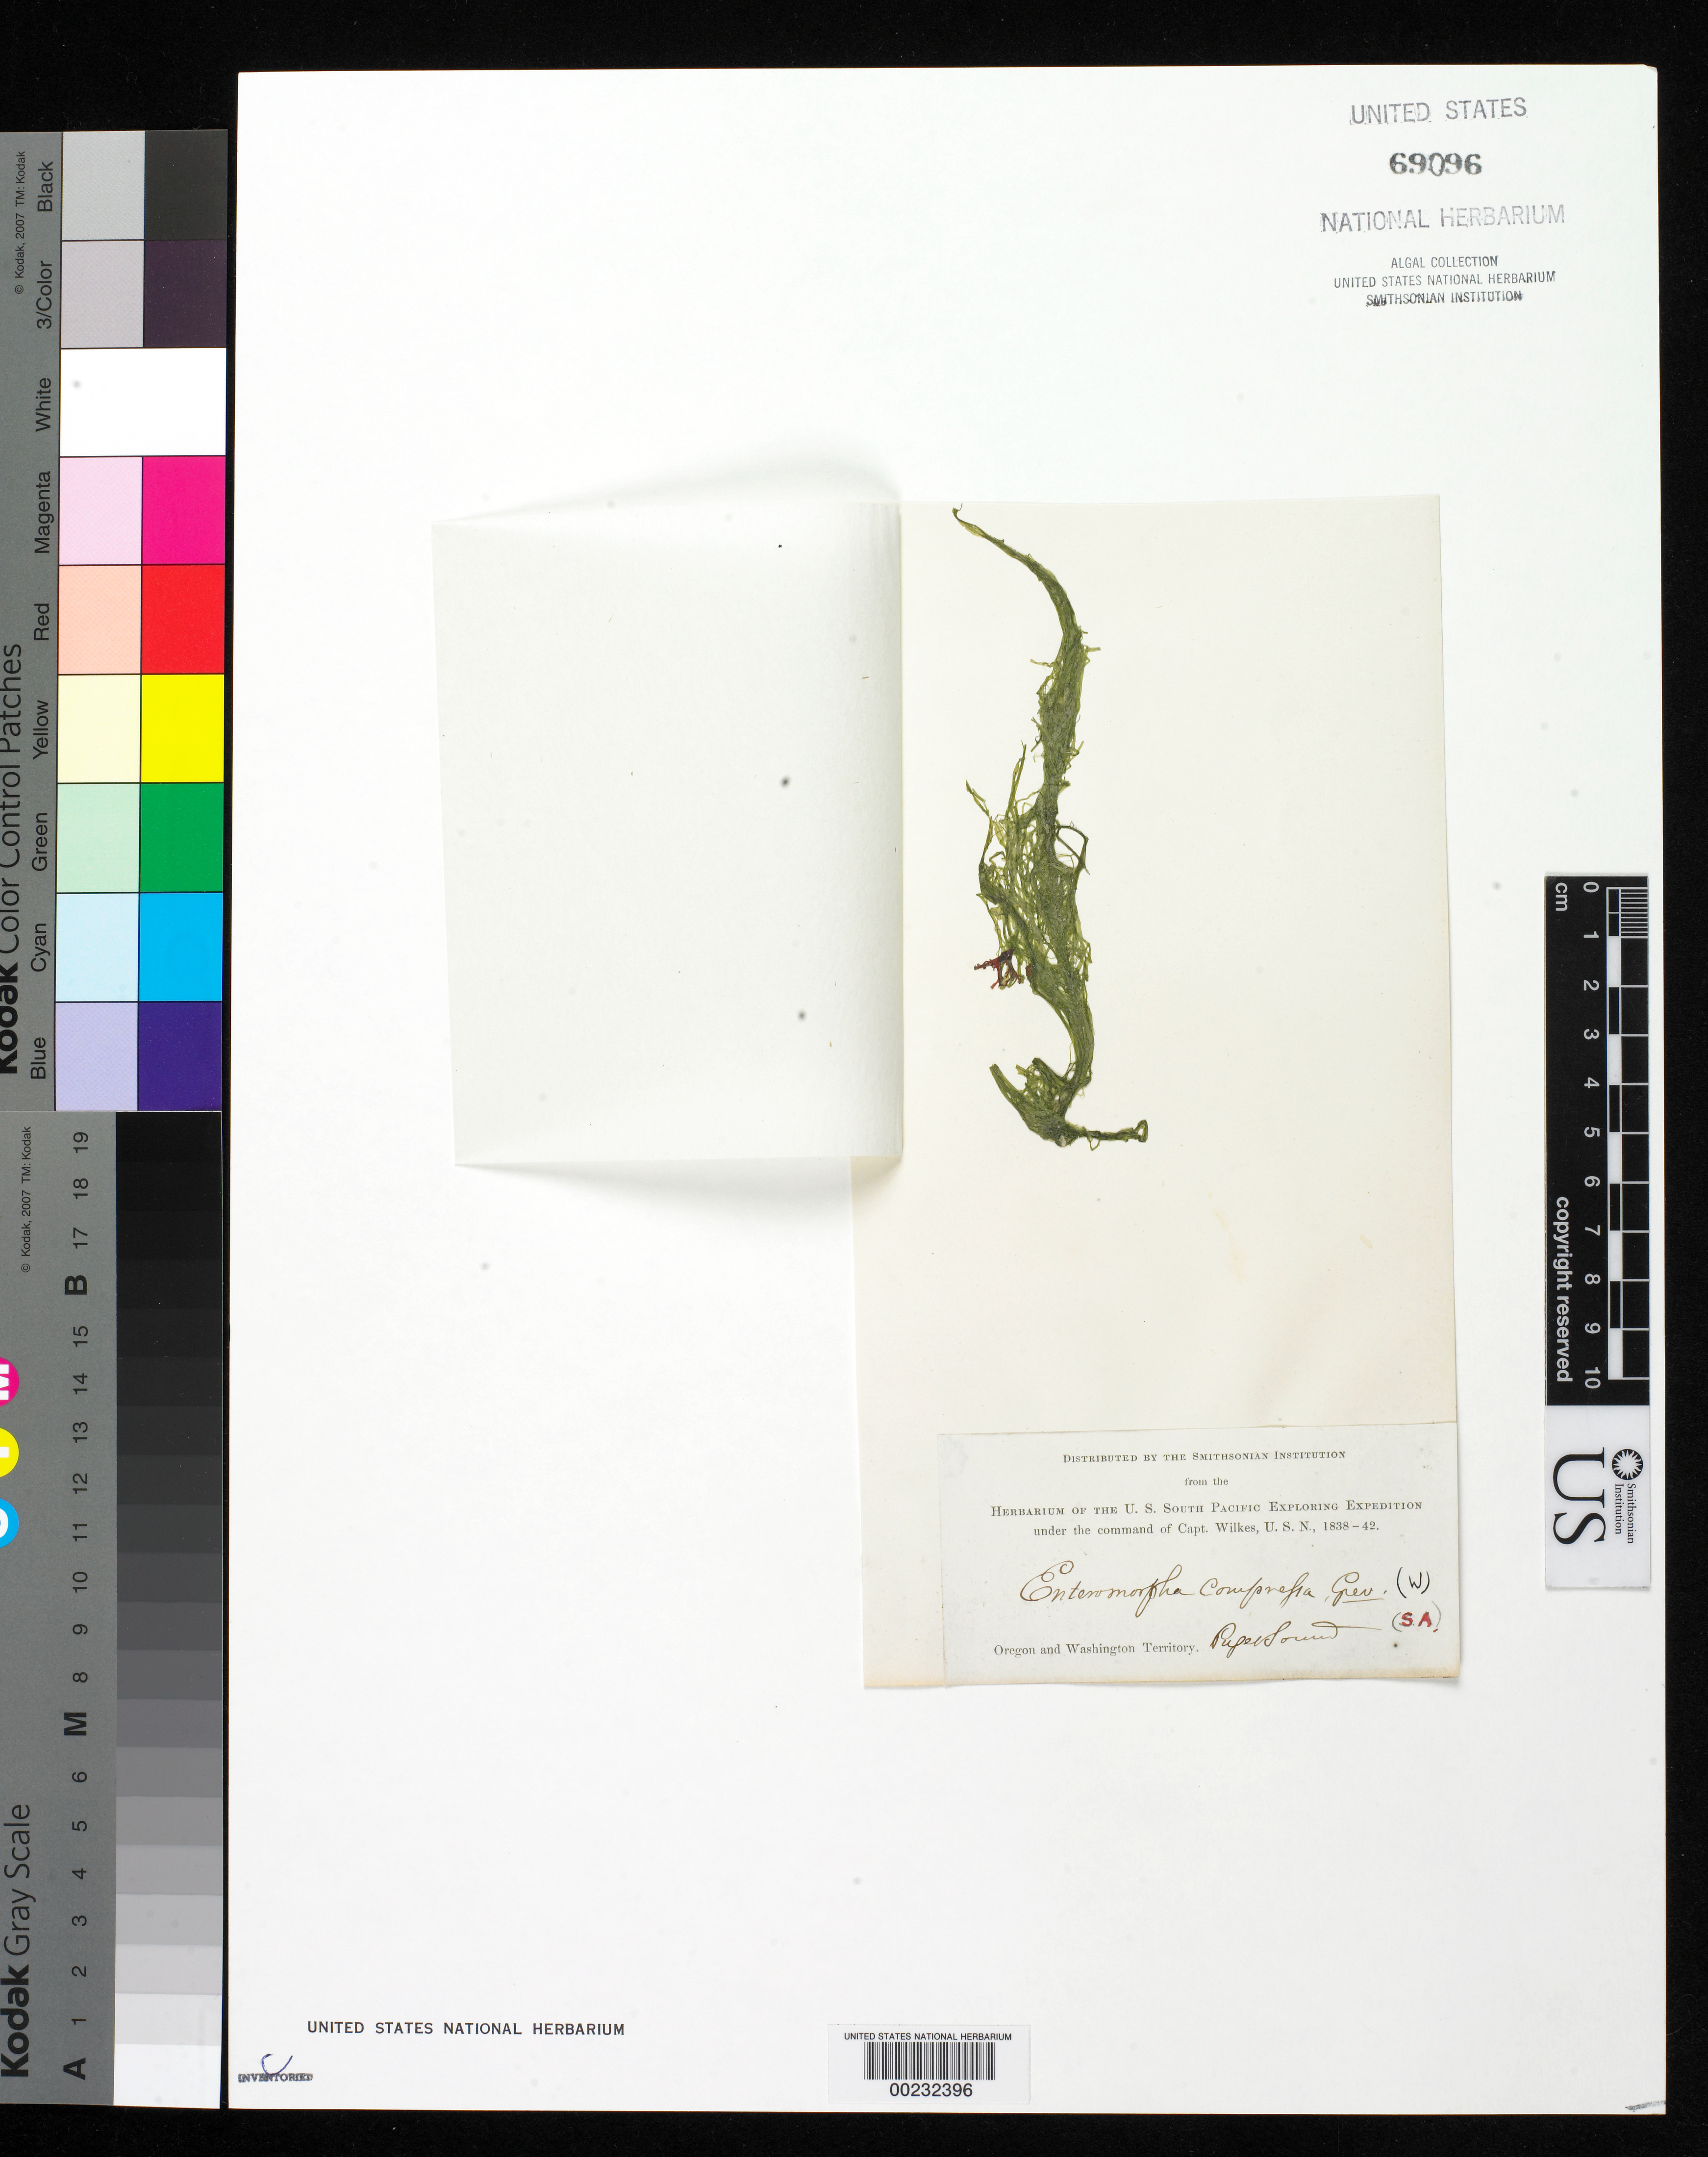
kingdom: Plantae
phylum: Chlorophyta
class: Ulvophyceae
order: Ulvales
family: Ulvaceae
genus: Enteromorpha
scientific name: Enteromorpha compressa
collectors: W. D. Brackenridge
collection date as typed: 1842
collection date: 1842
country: United States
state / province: Washington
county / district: King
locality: Puget Sound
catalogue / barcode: US 69096